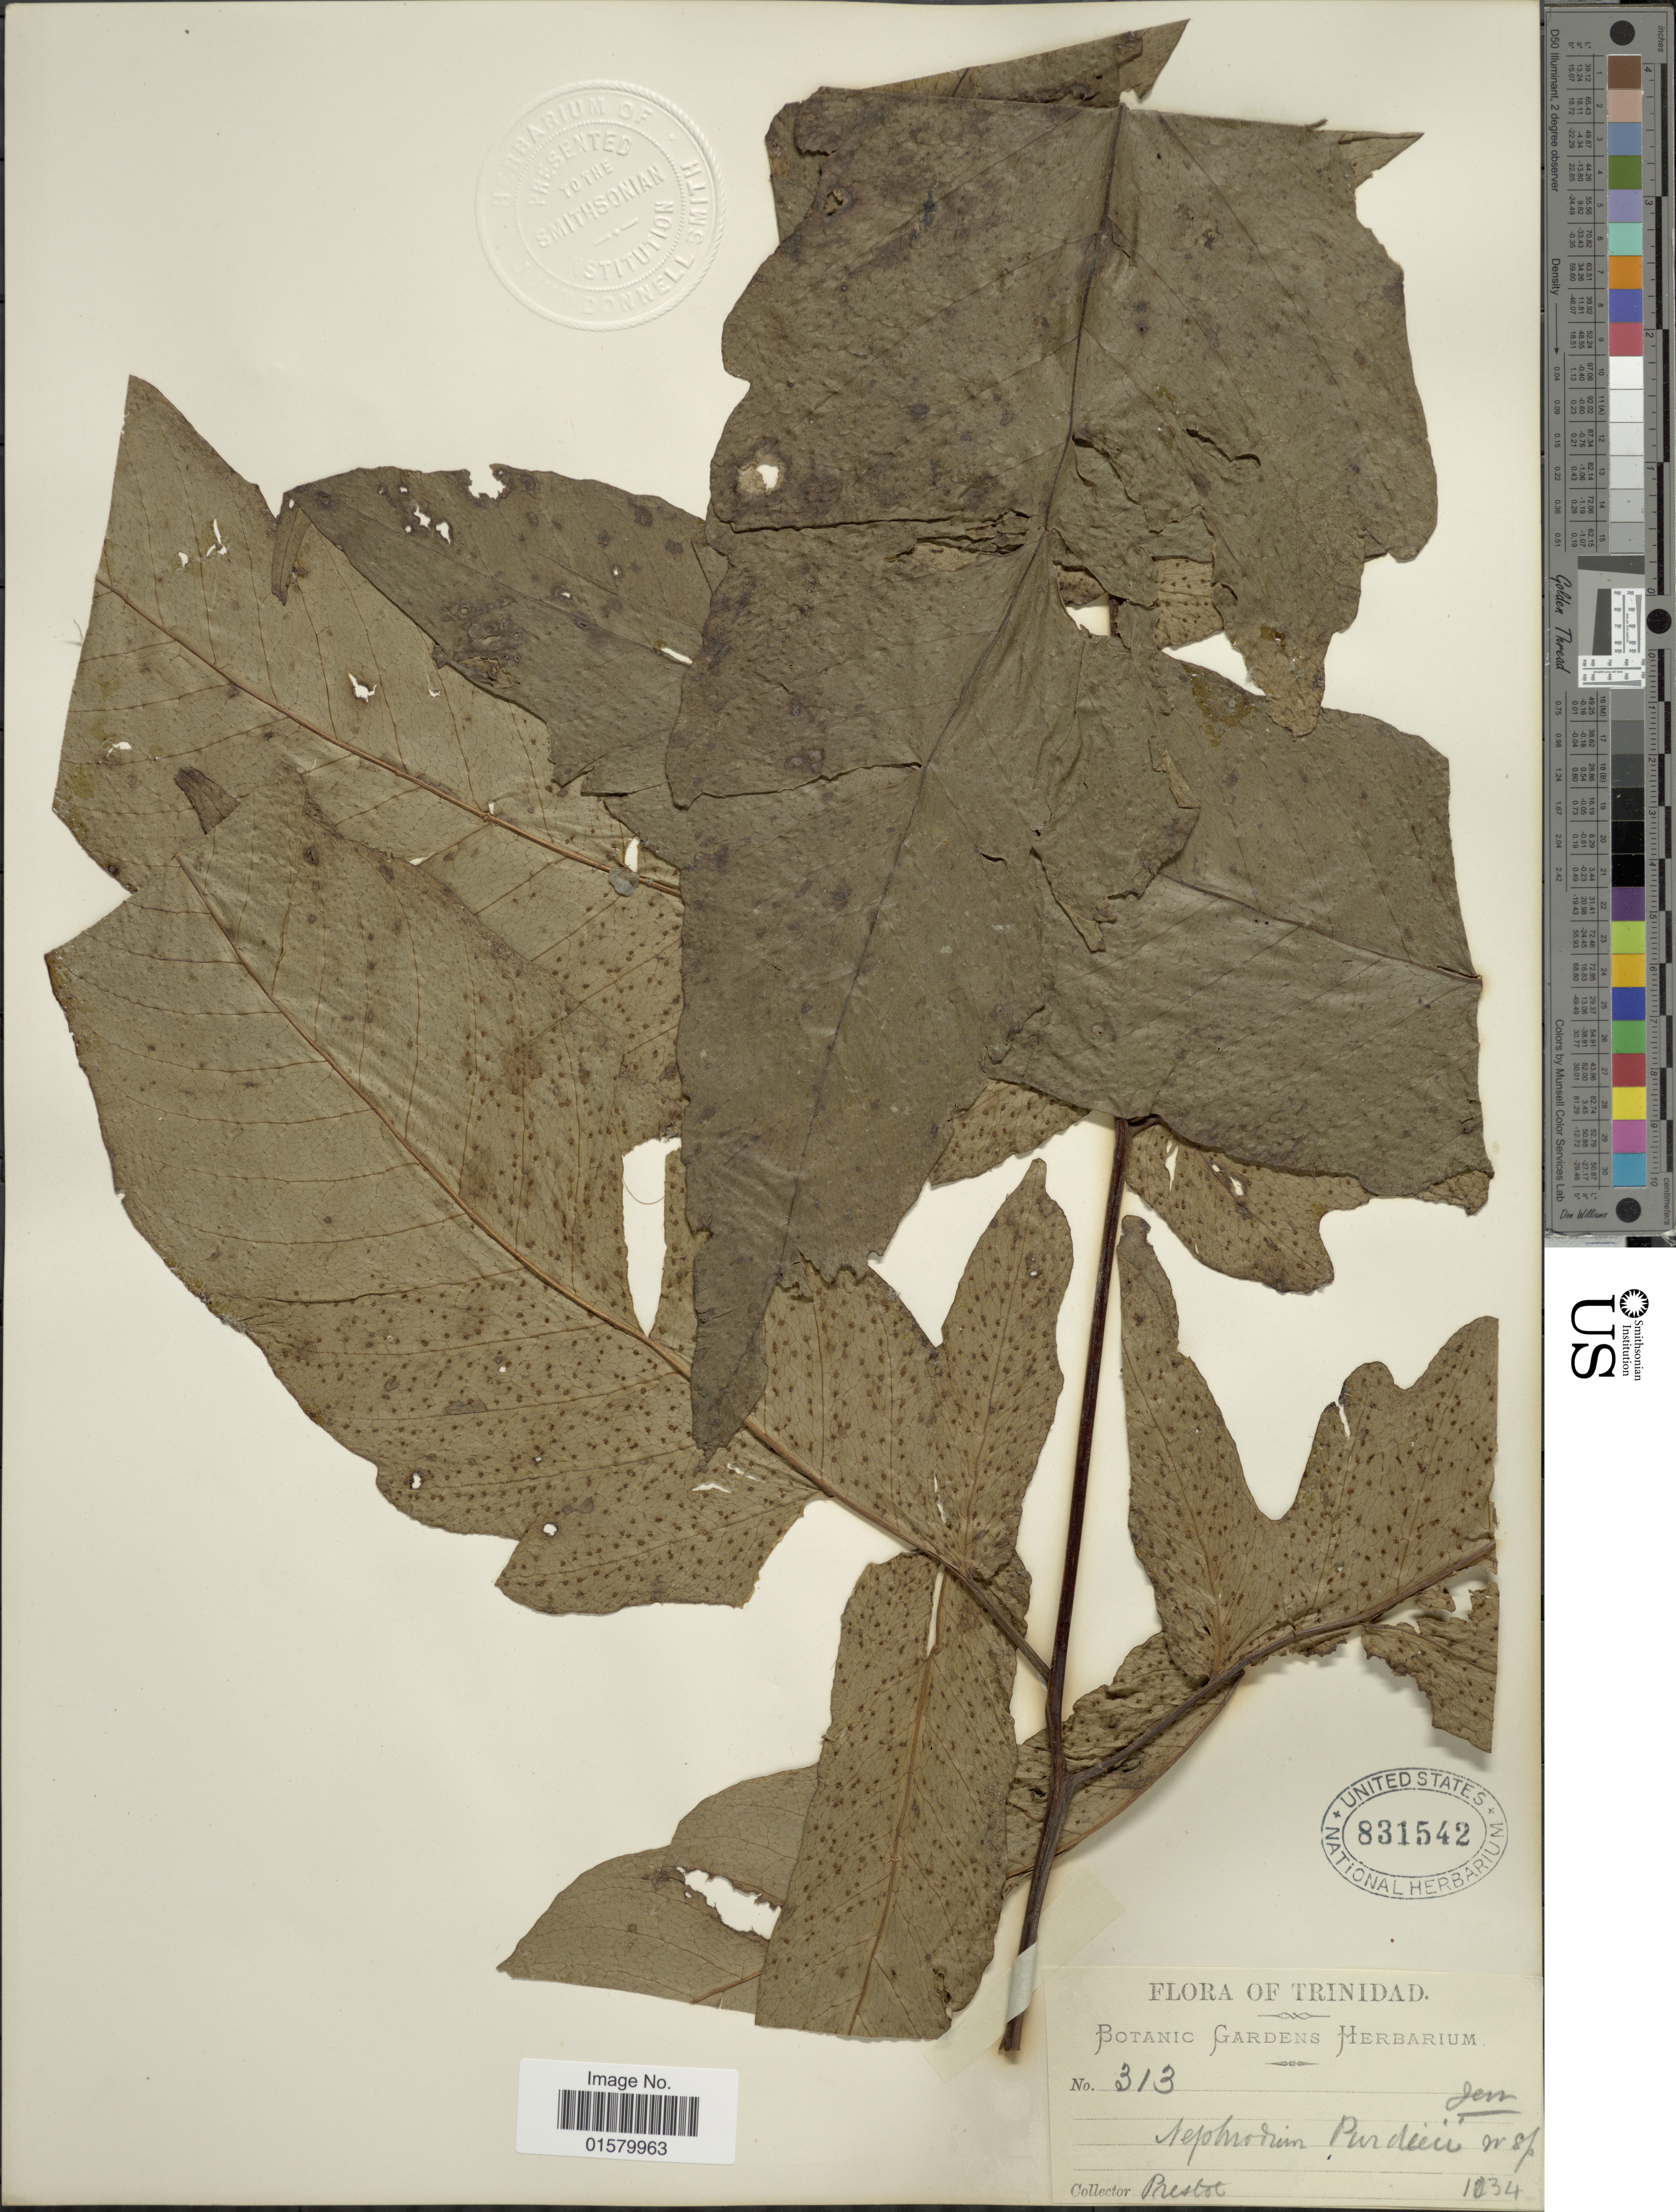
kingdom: Plantae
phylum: Tracheophyta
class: Polypodiopsida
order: Polypodiales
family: Tectariaceae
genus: Tectaria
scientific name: Tectaria trifoliata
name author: (L.) Cav.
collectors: Preston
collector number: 313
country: Trinidad and Tobago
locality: Trinidad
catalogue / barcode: US 931542